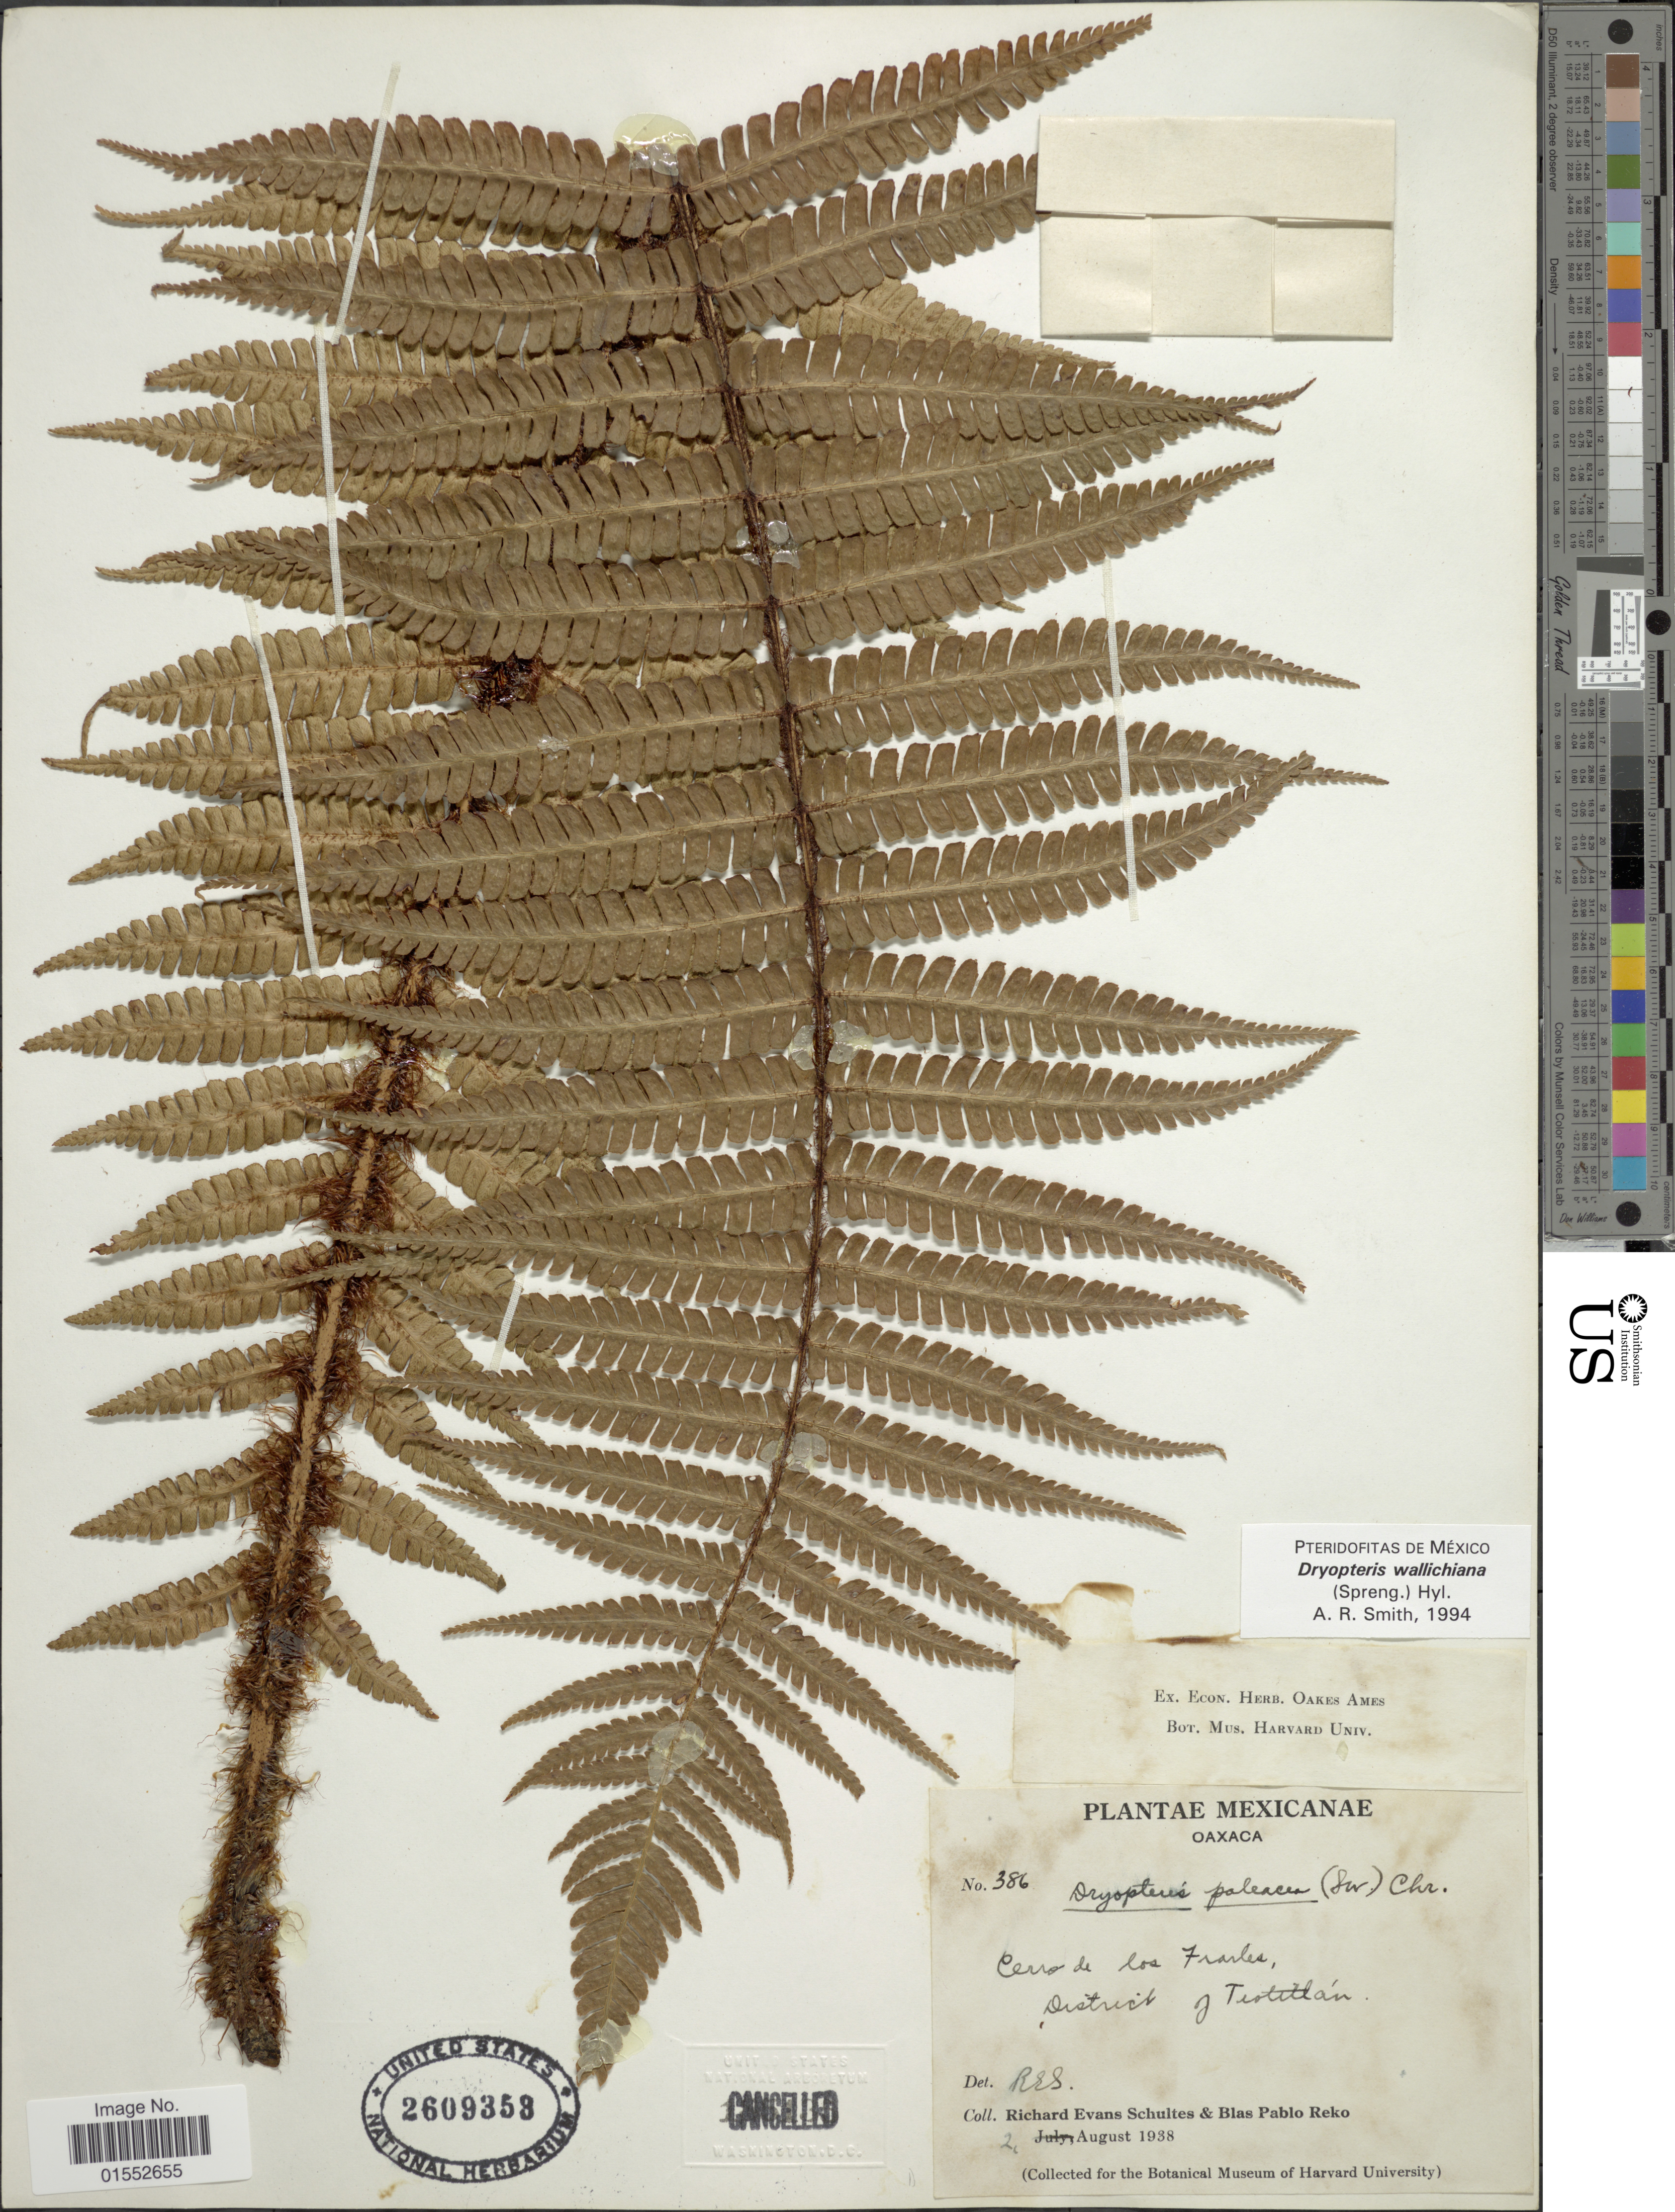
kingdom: Plantae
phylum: Tracheophyta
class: Polypodiopsida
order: Polypodiales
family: Dryopteridaceae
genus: Dryopteris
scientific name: Dryopteris wallichiana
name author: (Spreng.) Hyl.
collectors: R. E. Schultes & B. P. Reko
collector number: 386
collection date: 1938-08-02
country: Mexico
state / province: Oaxaca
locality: Cerro de los Frailes, District of Teotitlán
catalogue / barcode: US 2609353